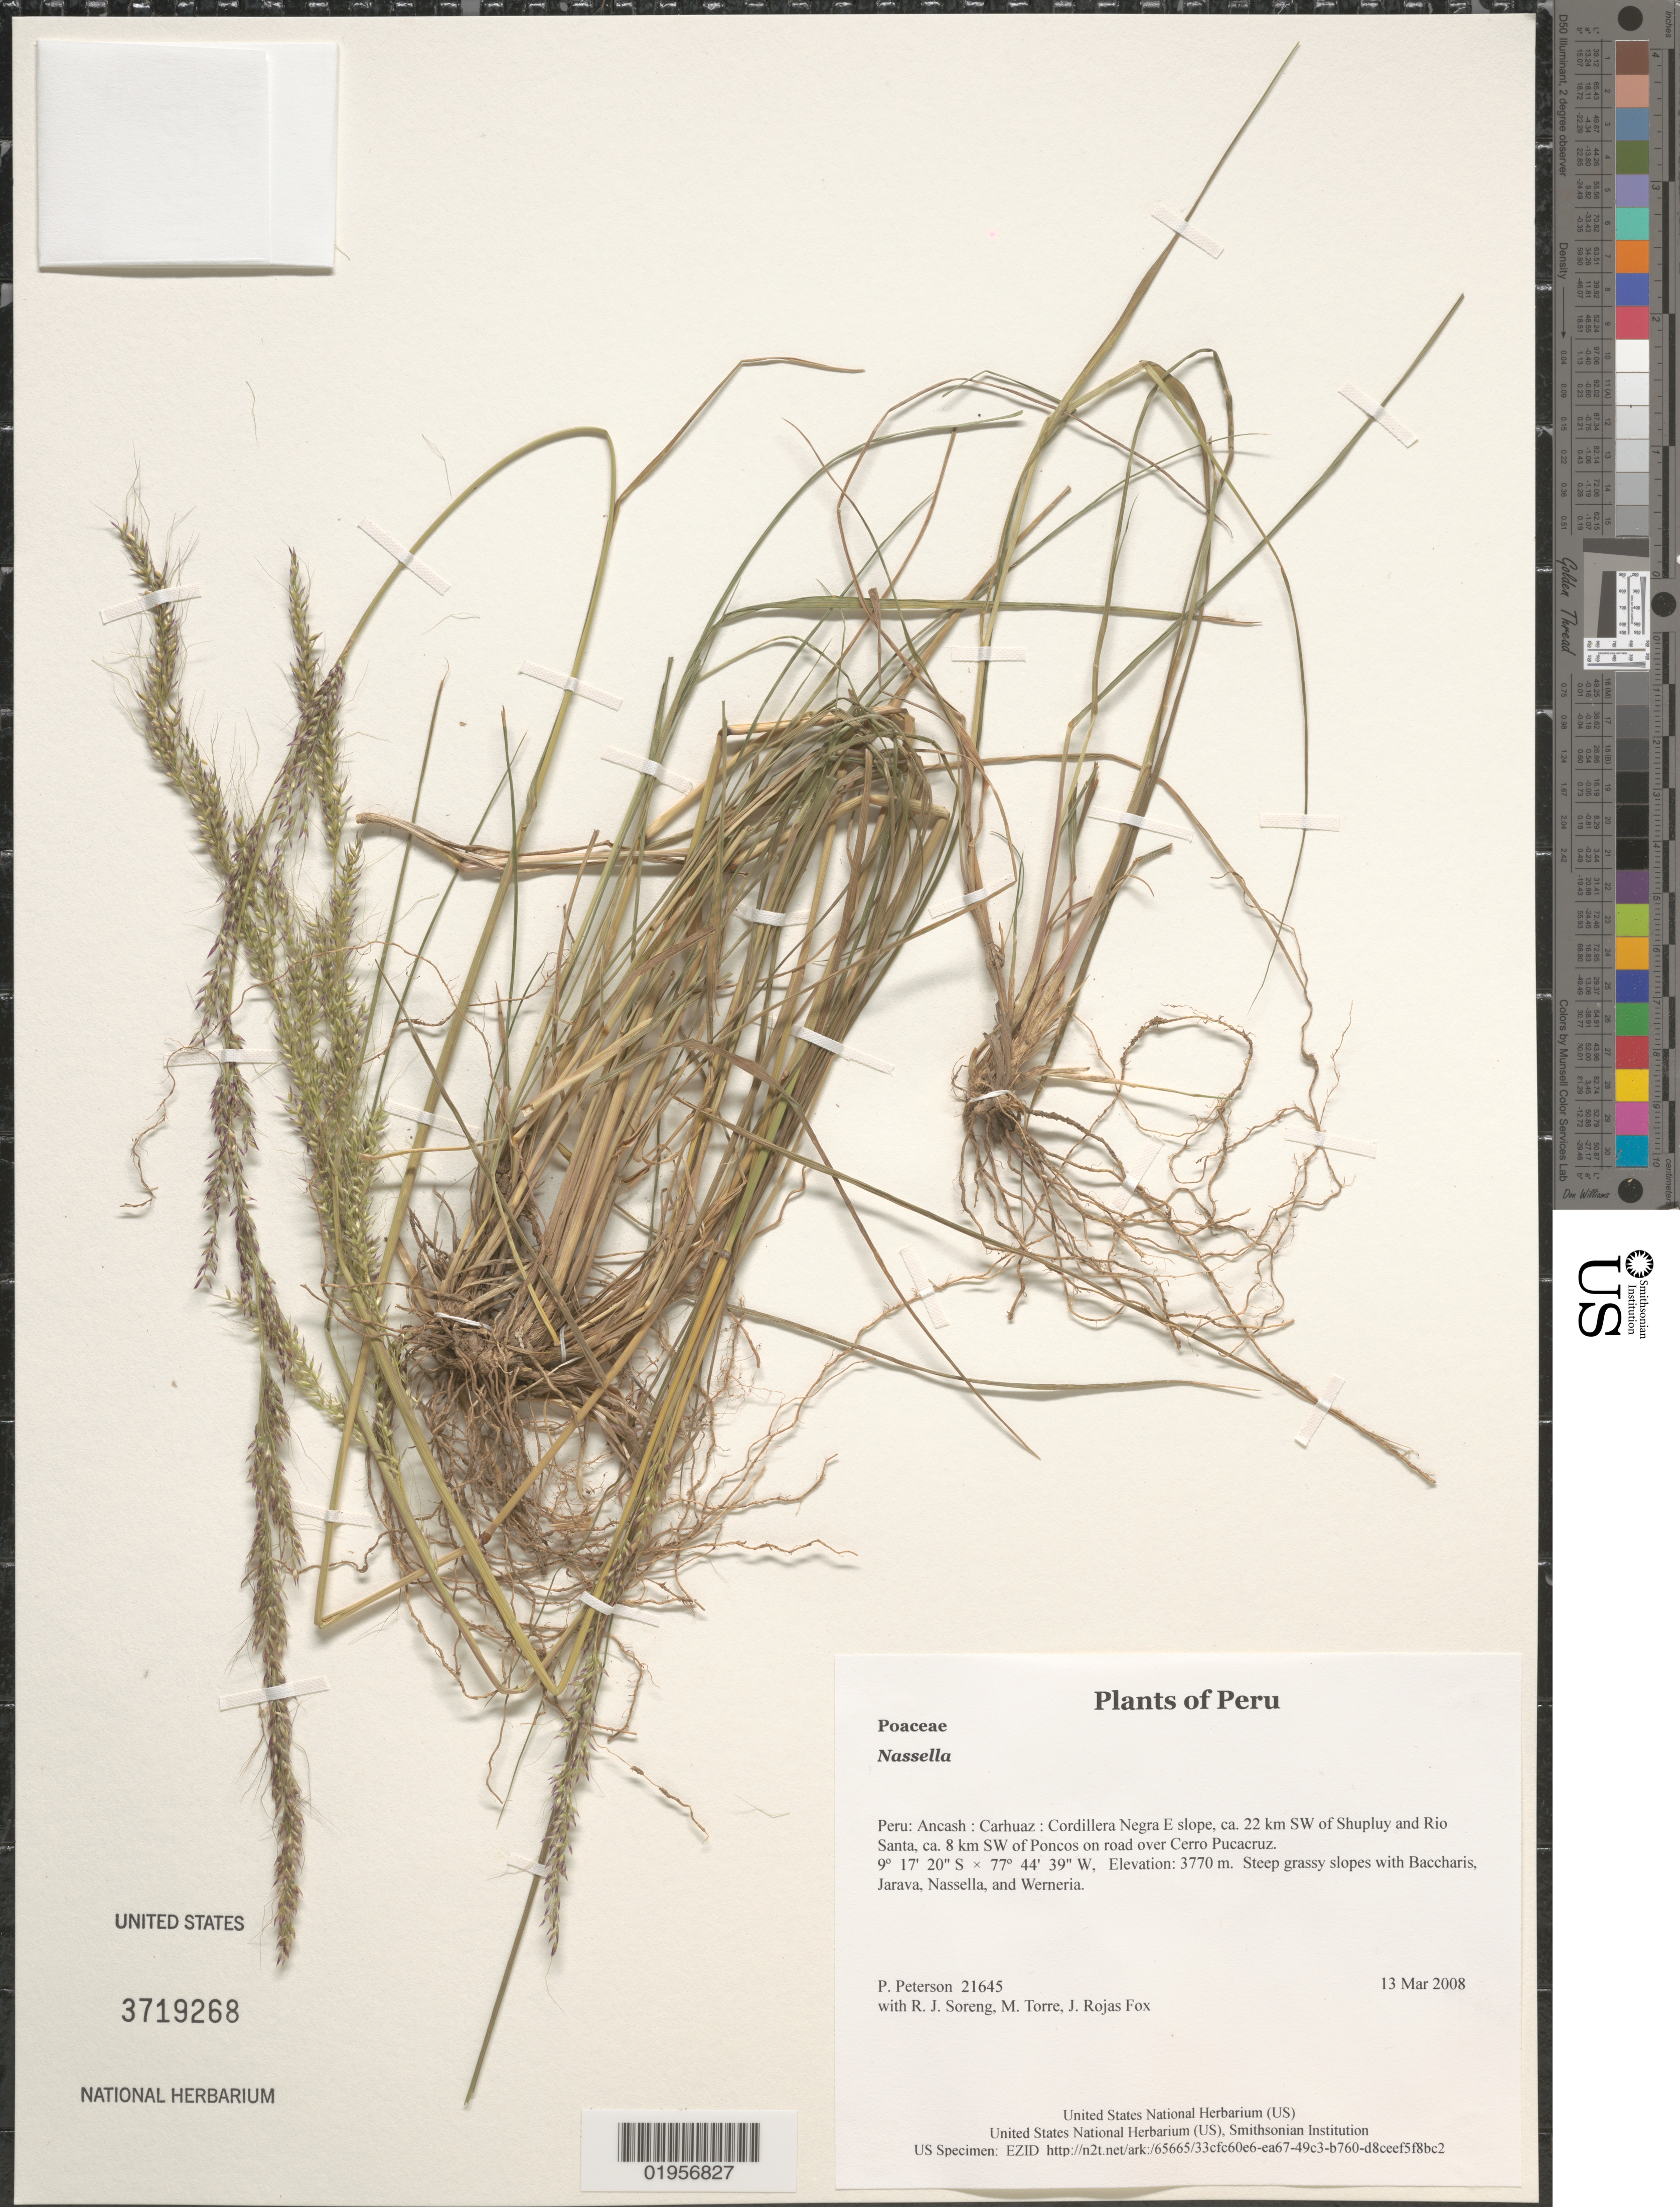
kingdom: Plantae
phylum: Tracheophyta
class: Liliopsida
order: Poales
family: Poaceae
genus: Nassella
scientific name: Nassella sp.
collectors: P. M. Peterson, R. J. Soreng, M. Torre & J. Rojas Fox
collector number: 21645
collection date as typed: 13 Mar 2008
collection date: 2008-03-13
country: Peru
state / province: Ancash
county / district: Carhuaz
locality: Cordillera Negra E slope, ca. 22 km SW of Shupluy and Rio Santa, ca. 8 km SW of Poncos on road over Cerro Pucacruz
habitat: Steep grassy slopes with Baccharis, Jarava, Nassella, and Werneria.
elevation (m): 3770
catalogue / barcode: US 3719268